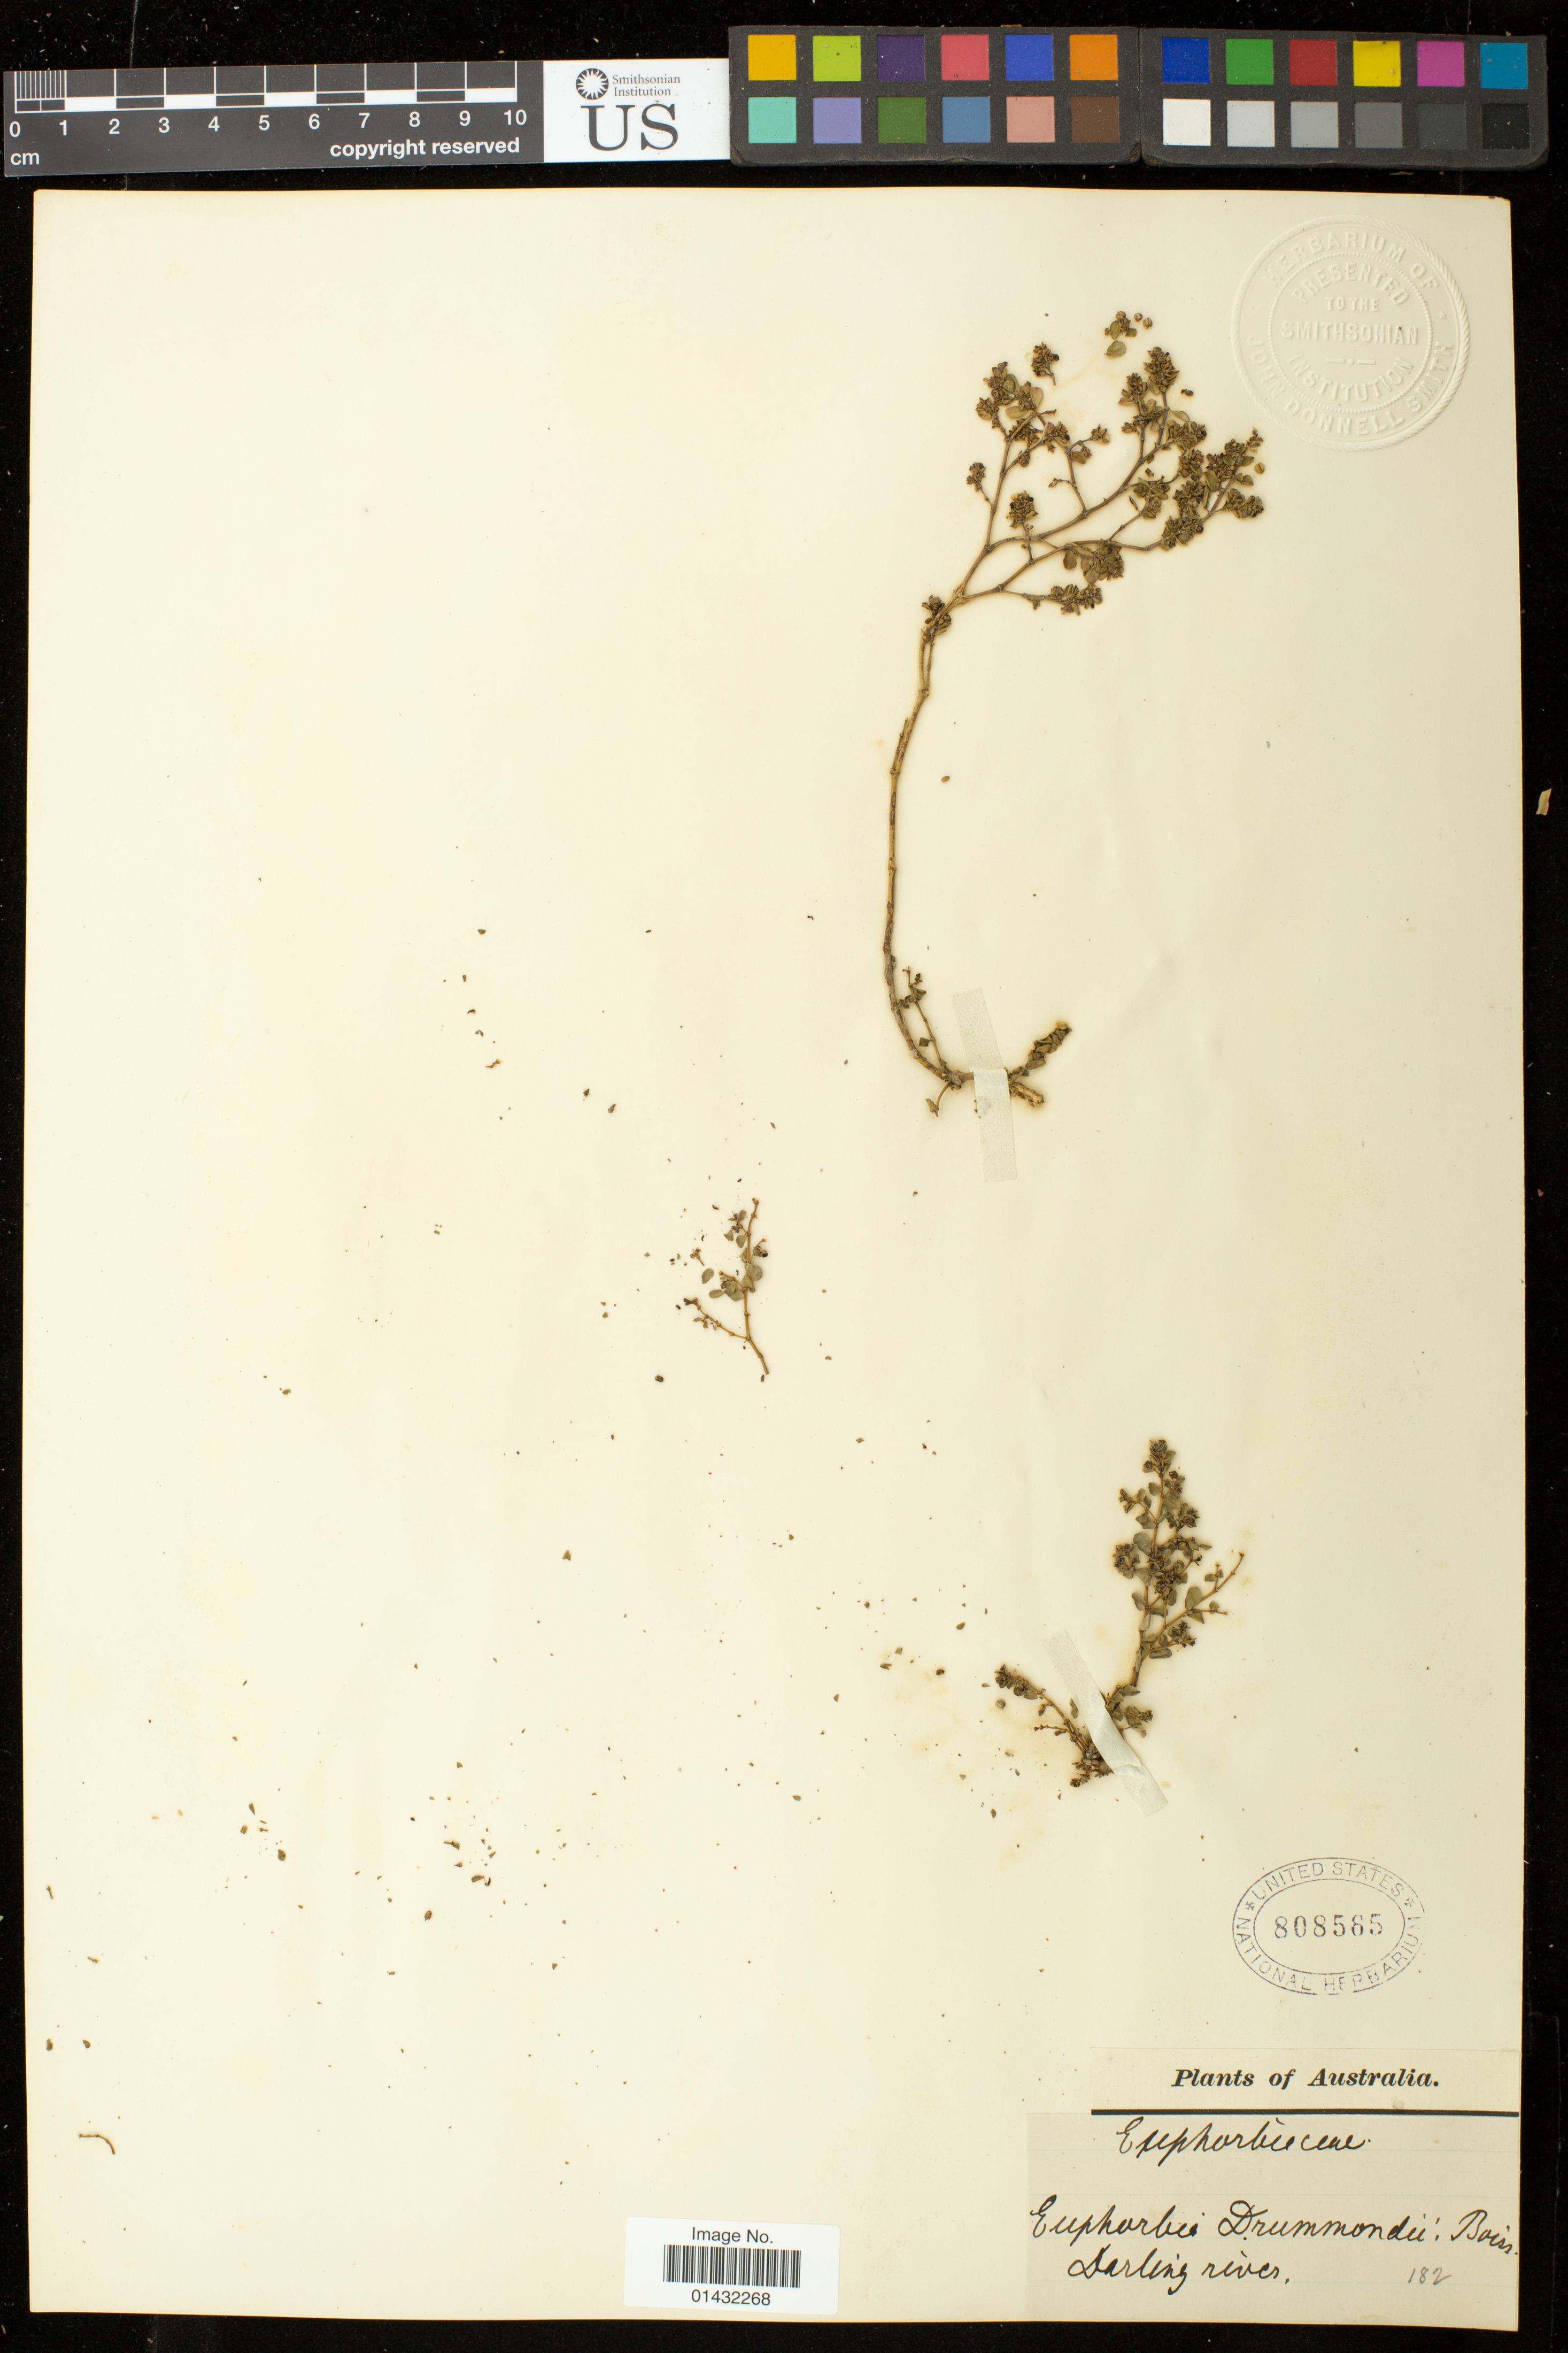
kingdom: Plantae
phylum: Tracheophyta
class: Magnoliopsida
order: Malpighiales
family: Euphorbiaceae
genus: Euphorbia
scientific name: Euphorbia drummondii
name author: Boiss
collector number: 182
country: Australia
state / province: New South Wales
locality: Darling River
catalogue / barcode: US 808585